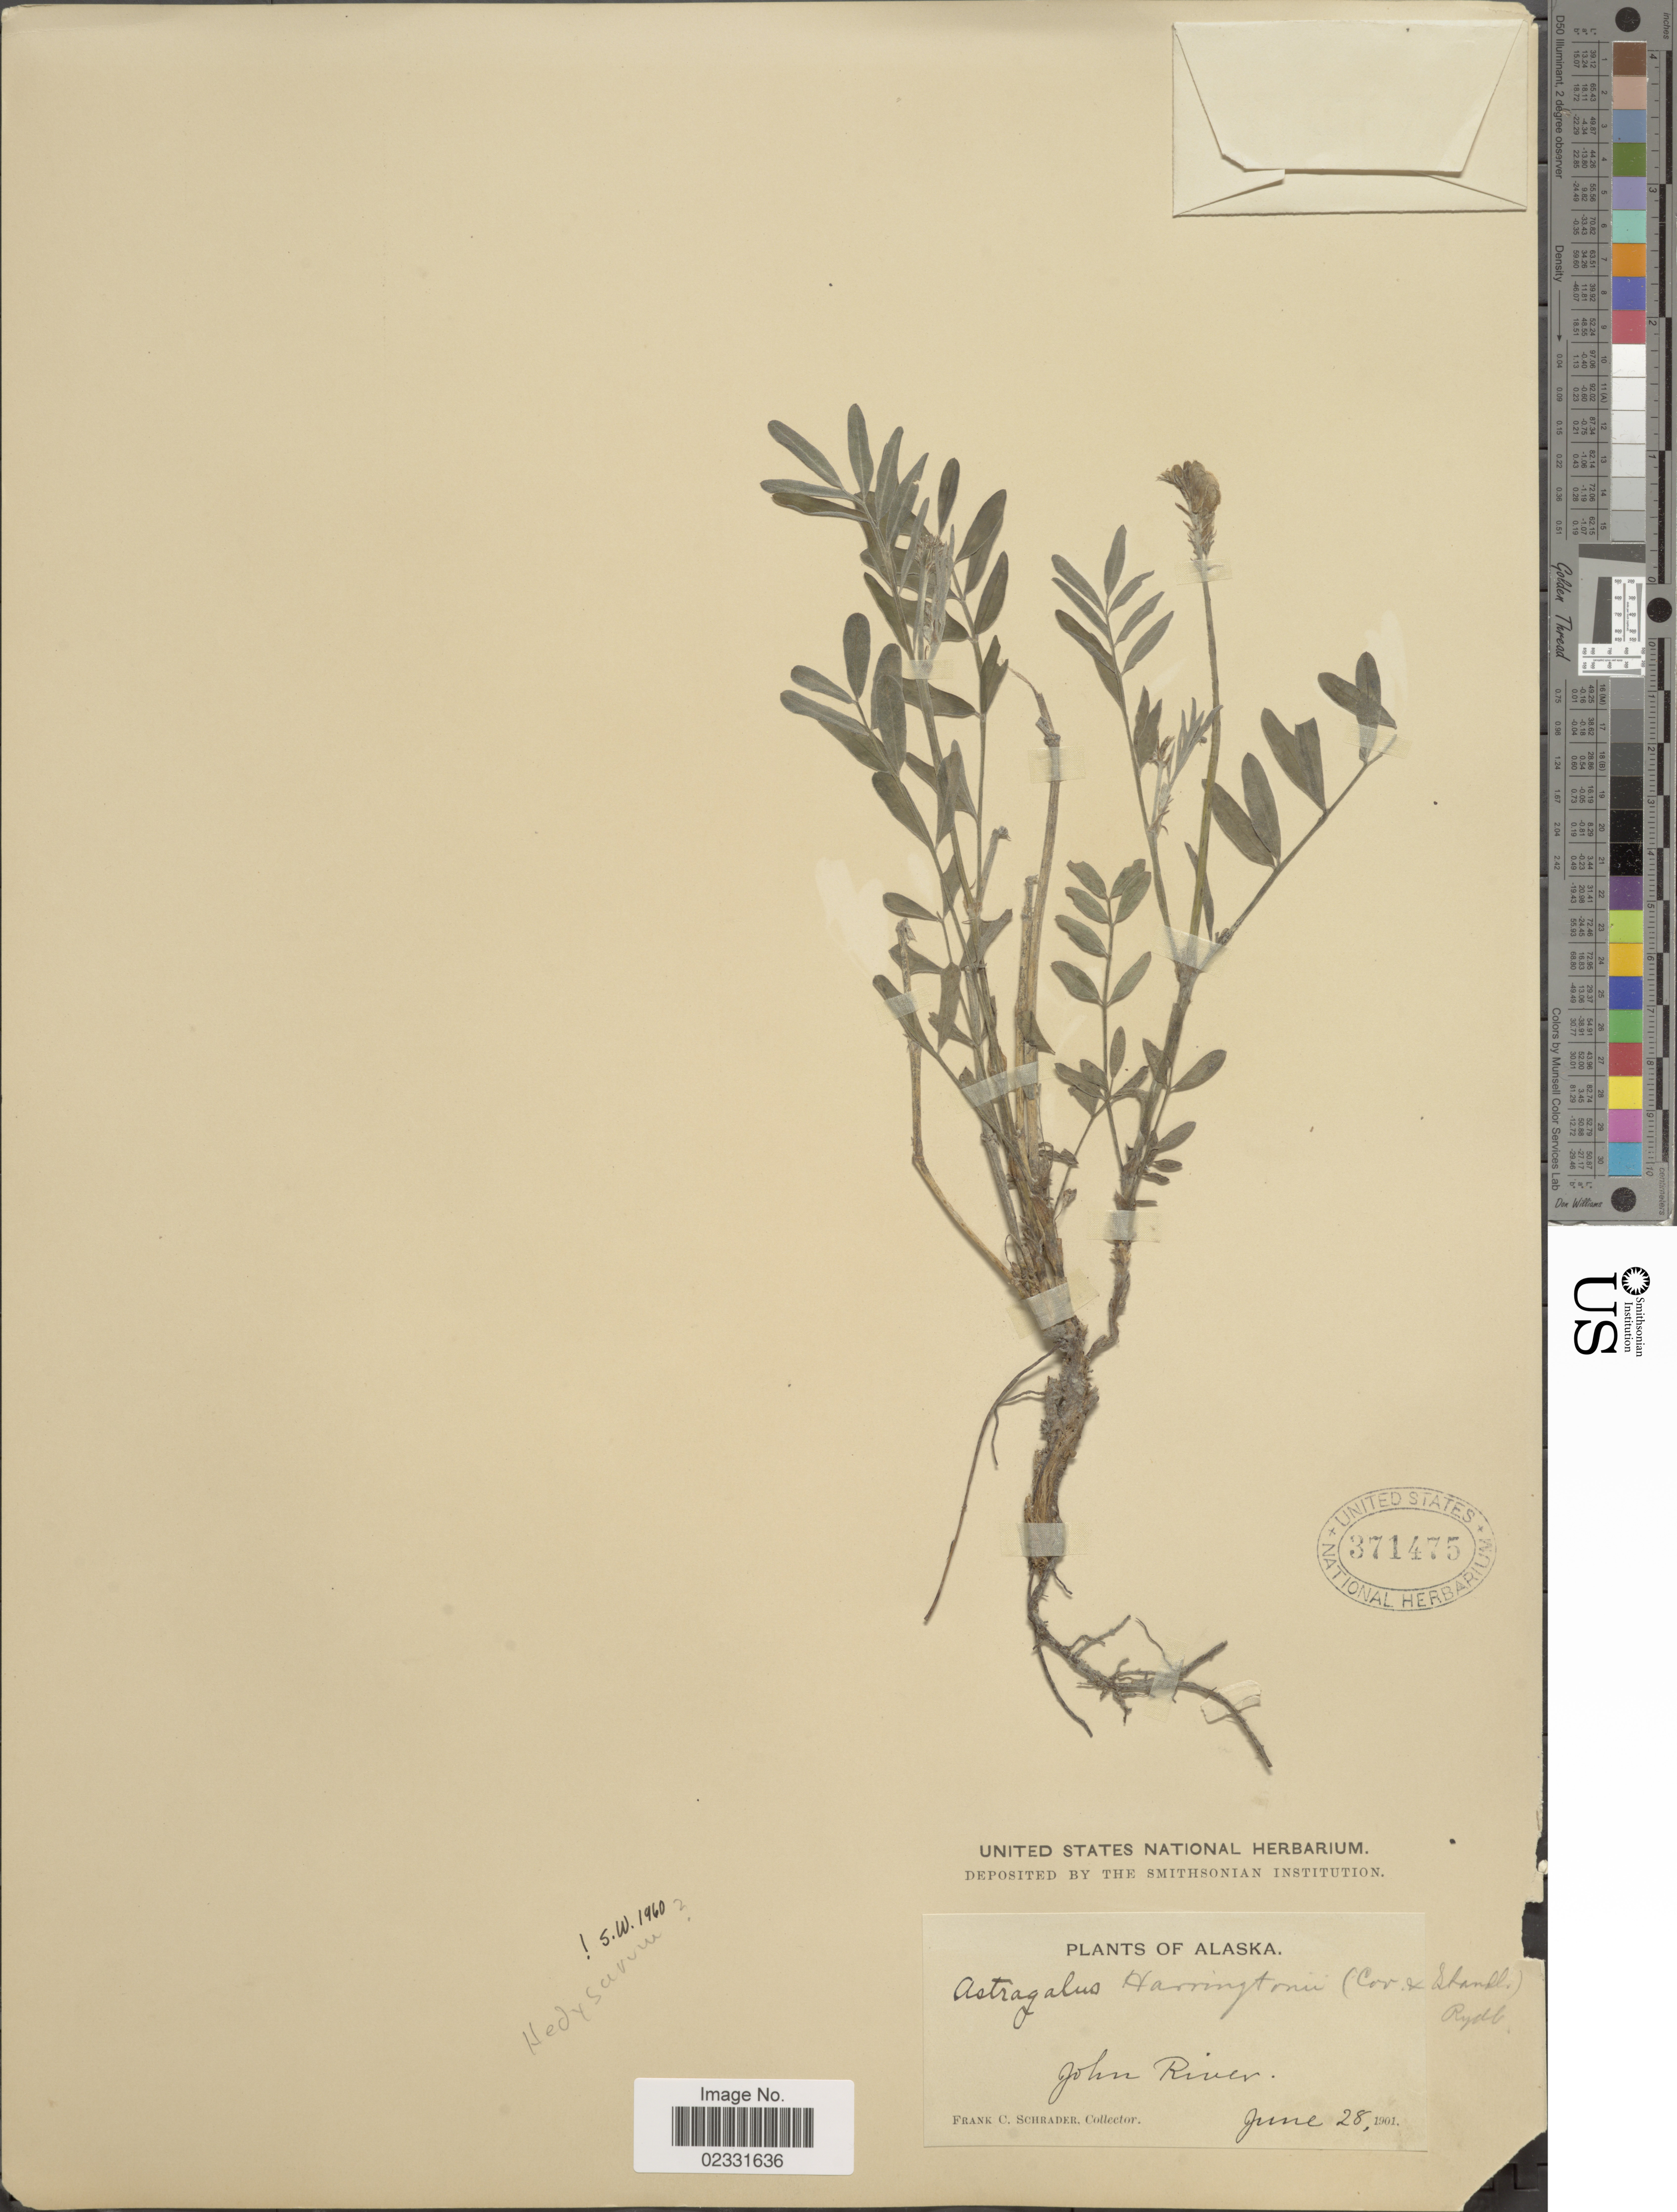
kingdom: Plantae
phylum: Tracheophyta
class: Magnoliopsida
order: Fabales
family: Fabaceae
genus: Astragalus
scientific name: Astragalus harringtonii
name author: Coville & Standl. ex Rydb.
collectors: F. C. Schrader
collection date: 1901-06-28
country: United States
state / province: Alaska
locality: John River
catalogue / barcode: US 371475